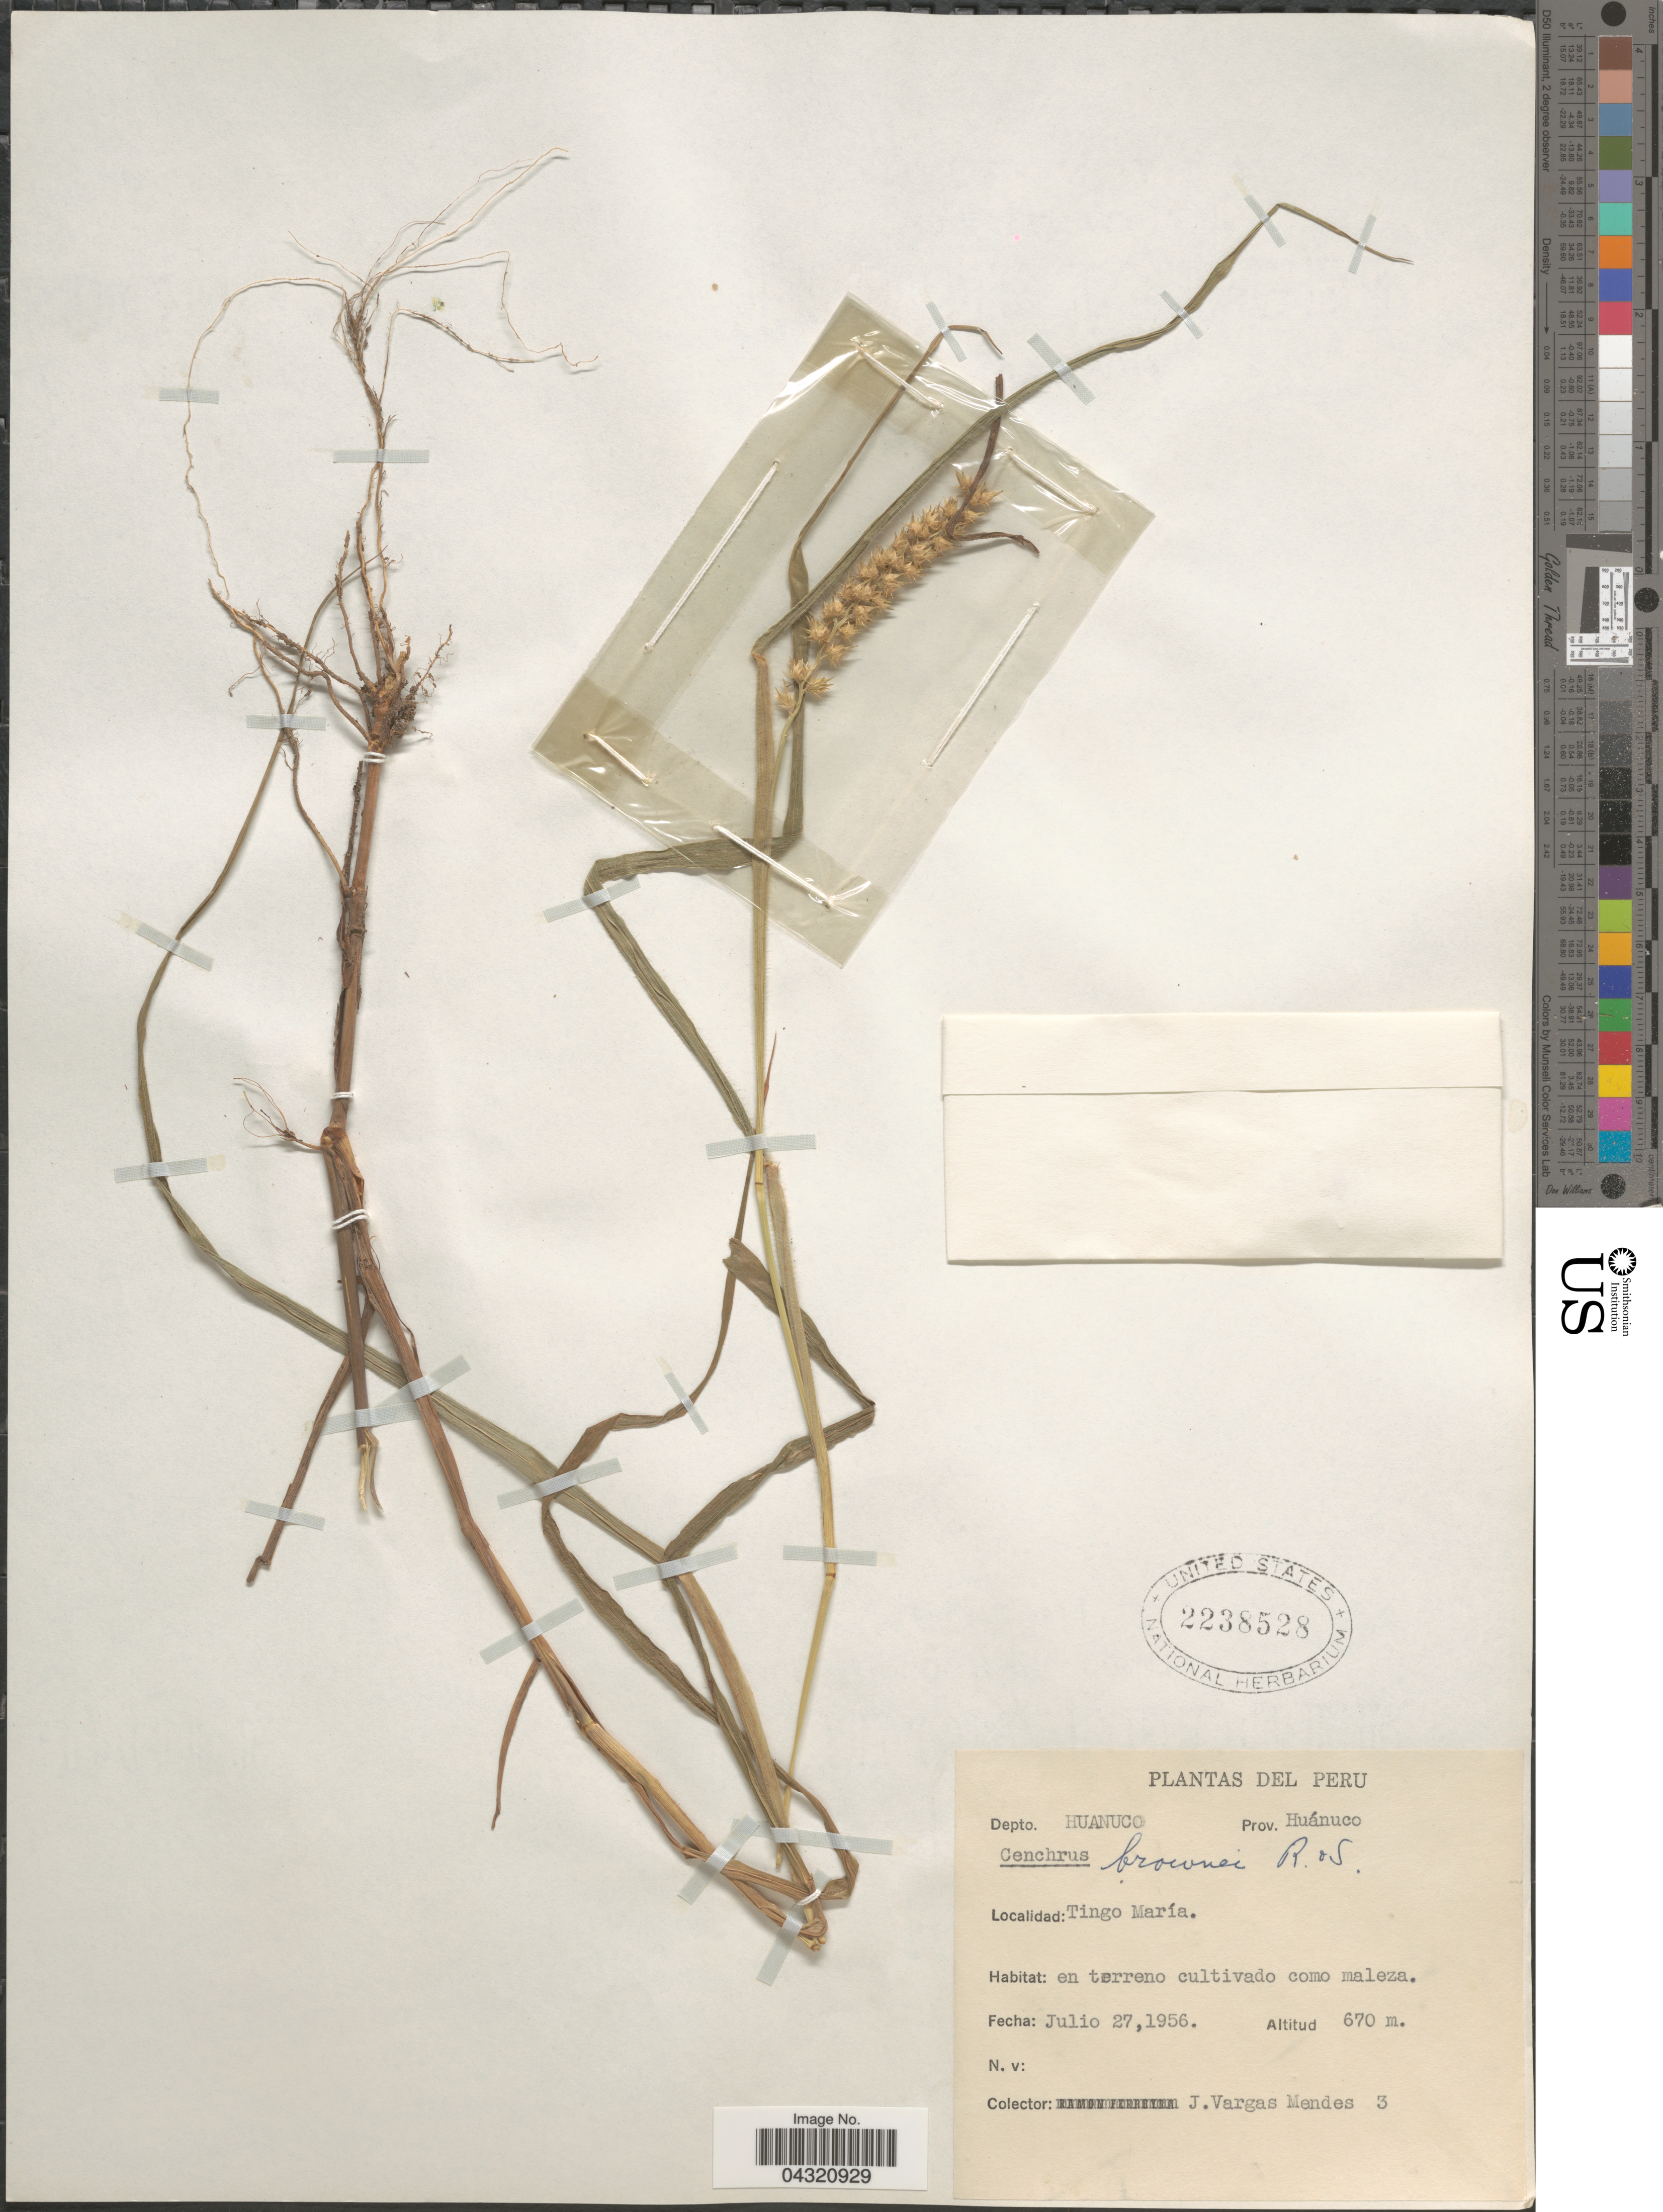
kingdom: Plantae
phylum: Tracheophyta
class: Liliopsida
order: Poales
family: Poaceae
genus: Cenchrus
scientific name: Cenchrus brownii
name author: Roem. & Schult.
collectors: J. Vargas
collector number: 3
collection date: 1956-07-27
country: Peru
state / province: Huánuco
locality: Depto. Huanuco. Prov. Huánuco. Tingo María.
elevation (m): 670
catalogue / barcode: US 2238528